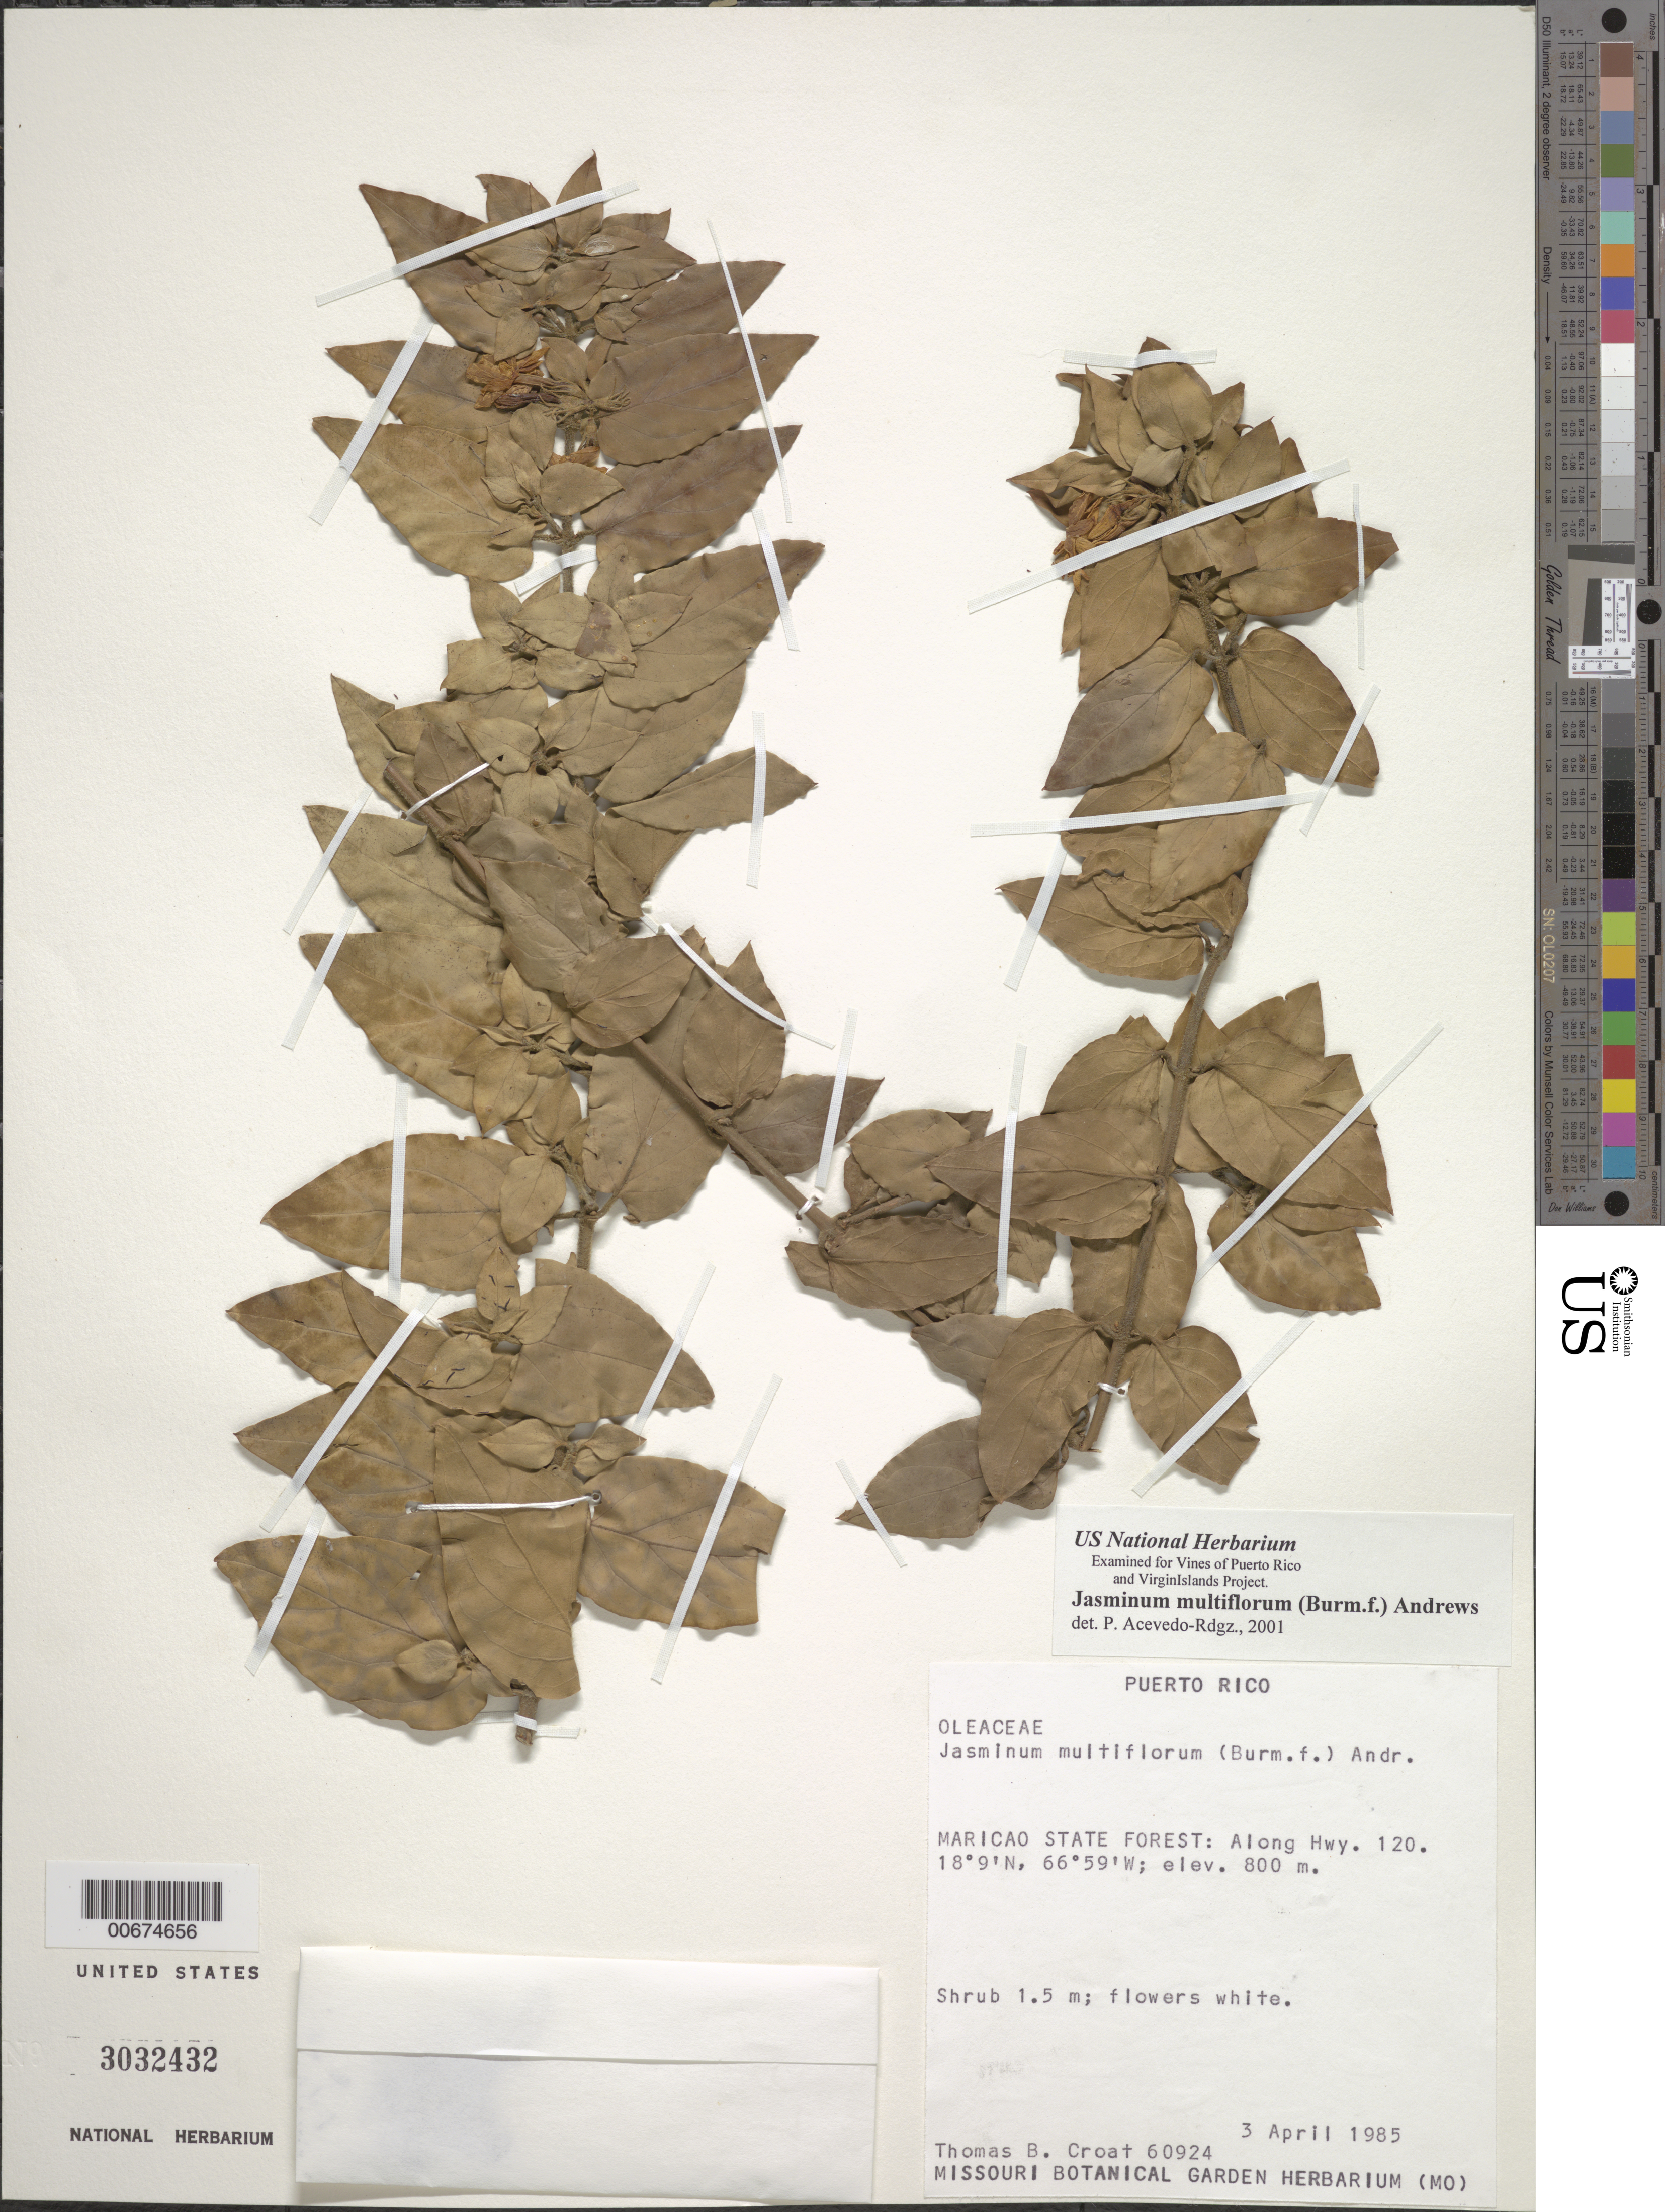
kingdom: Plantae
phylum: Tracheophyta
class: Magnoliopsida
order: Lamiales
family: Oleaceae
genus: Jasminum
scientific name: Jasminum multiflorum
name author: (Burm. f.) Andrews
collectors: T. B. Croat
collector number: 60924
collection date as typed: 03 Apr 1985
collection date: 1985-04-03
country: Puerto Rico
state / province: Maricao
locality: Maricao State Forest, along Hwy. 120.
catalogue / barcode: US 3032432